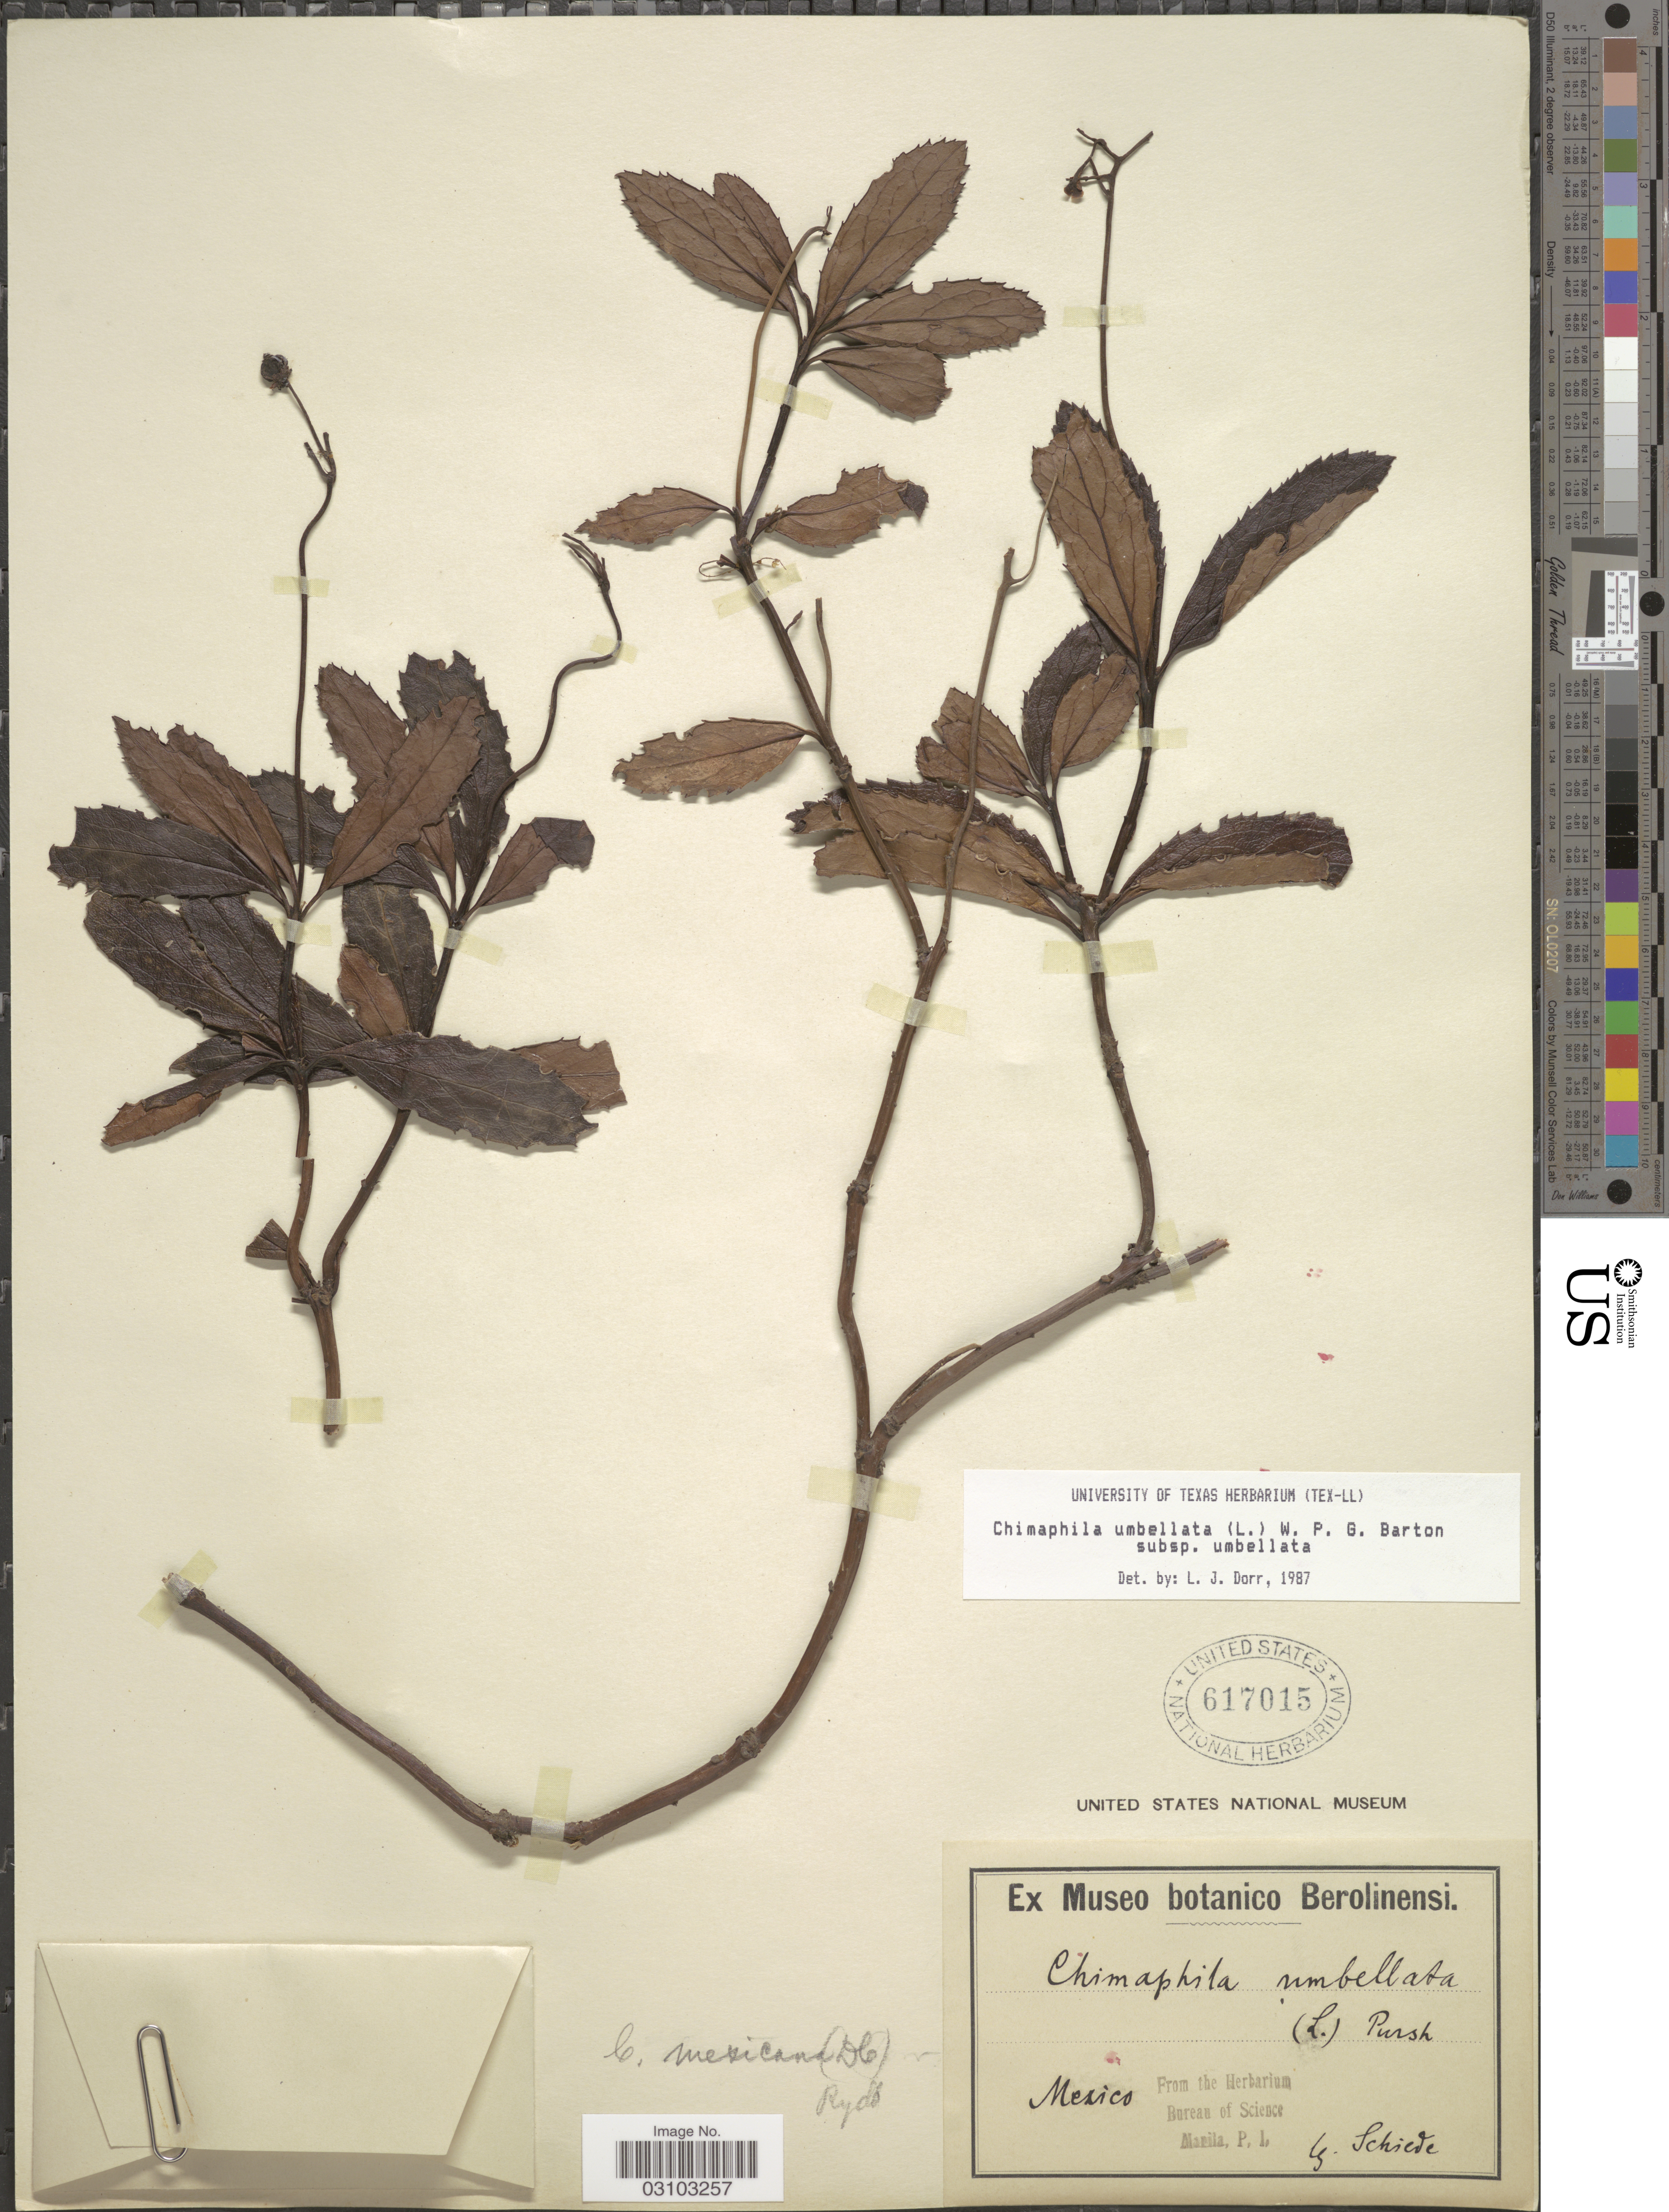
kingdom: Plantae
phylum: Tracheophyta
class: Magnoliopsida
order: Ericales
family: Ericaceae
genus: Chimaphila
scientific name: Chimaphila umbellata subsp. umbellata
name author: (L.) W.P.C. Barton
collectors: Schiede, --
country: Mexico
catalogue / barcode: US 617015